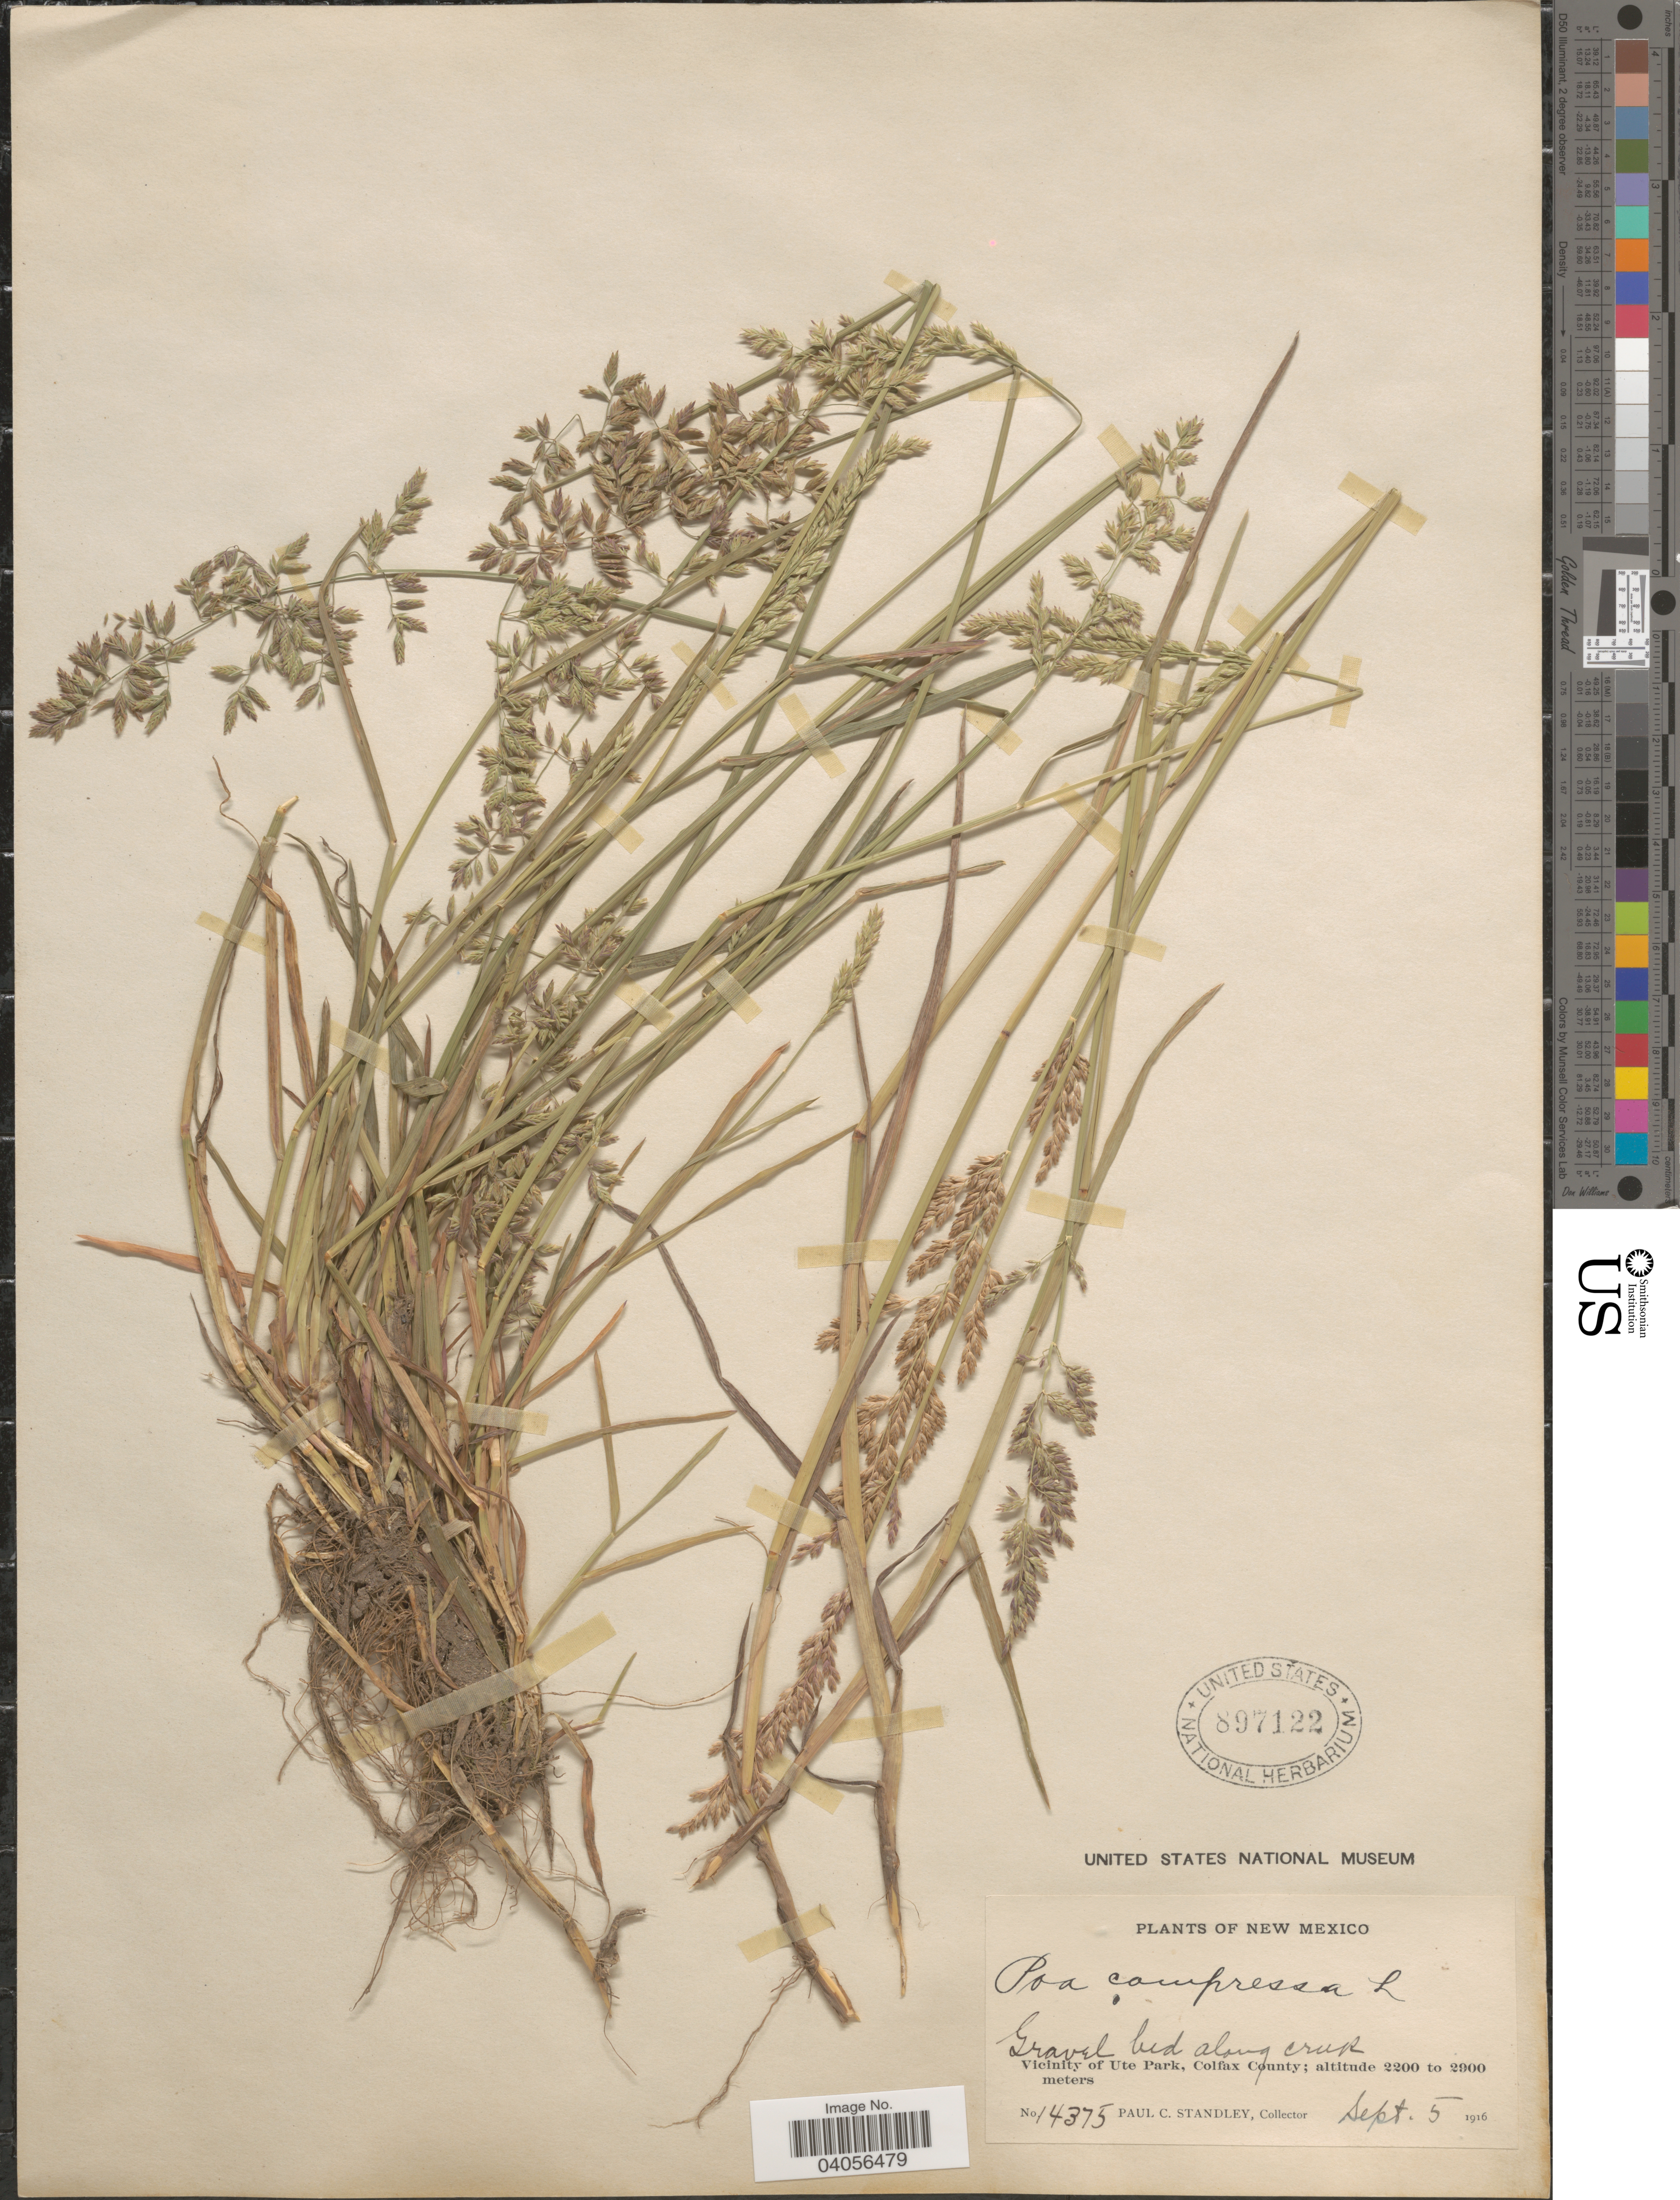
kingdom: Plantae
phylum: Tracheophyta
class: Liliopsida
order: Poales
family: Poaceae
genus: Poa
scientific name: Poa compressa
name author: L.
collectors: P. C. Standley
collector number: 14375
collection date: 1916-09-05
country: United States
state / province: New Mexico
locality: Vicinity of Ute Park, Colfax County.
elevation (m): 2200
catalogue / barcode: US 897122